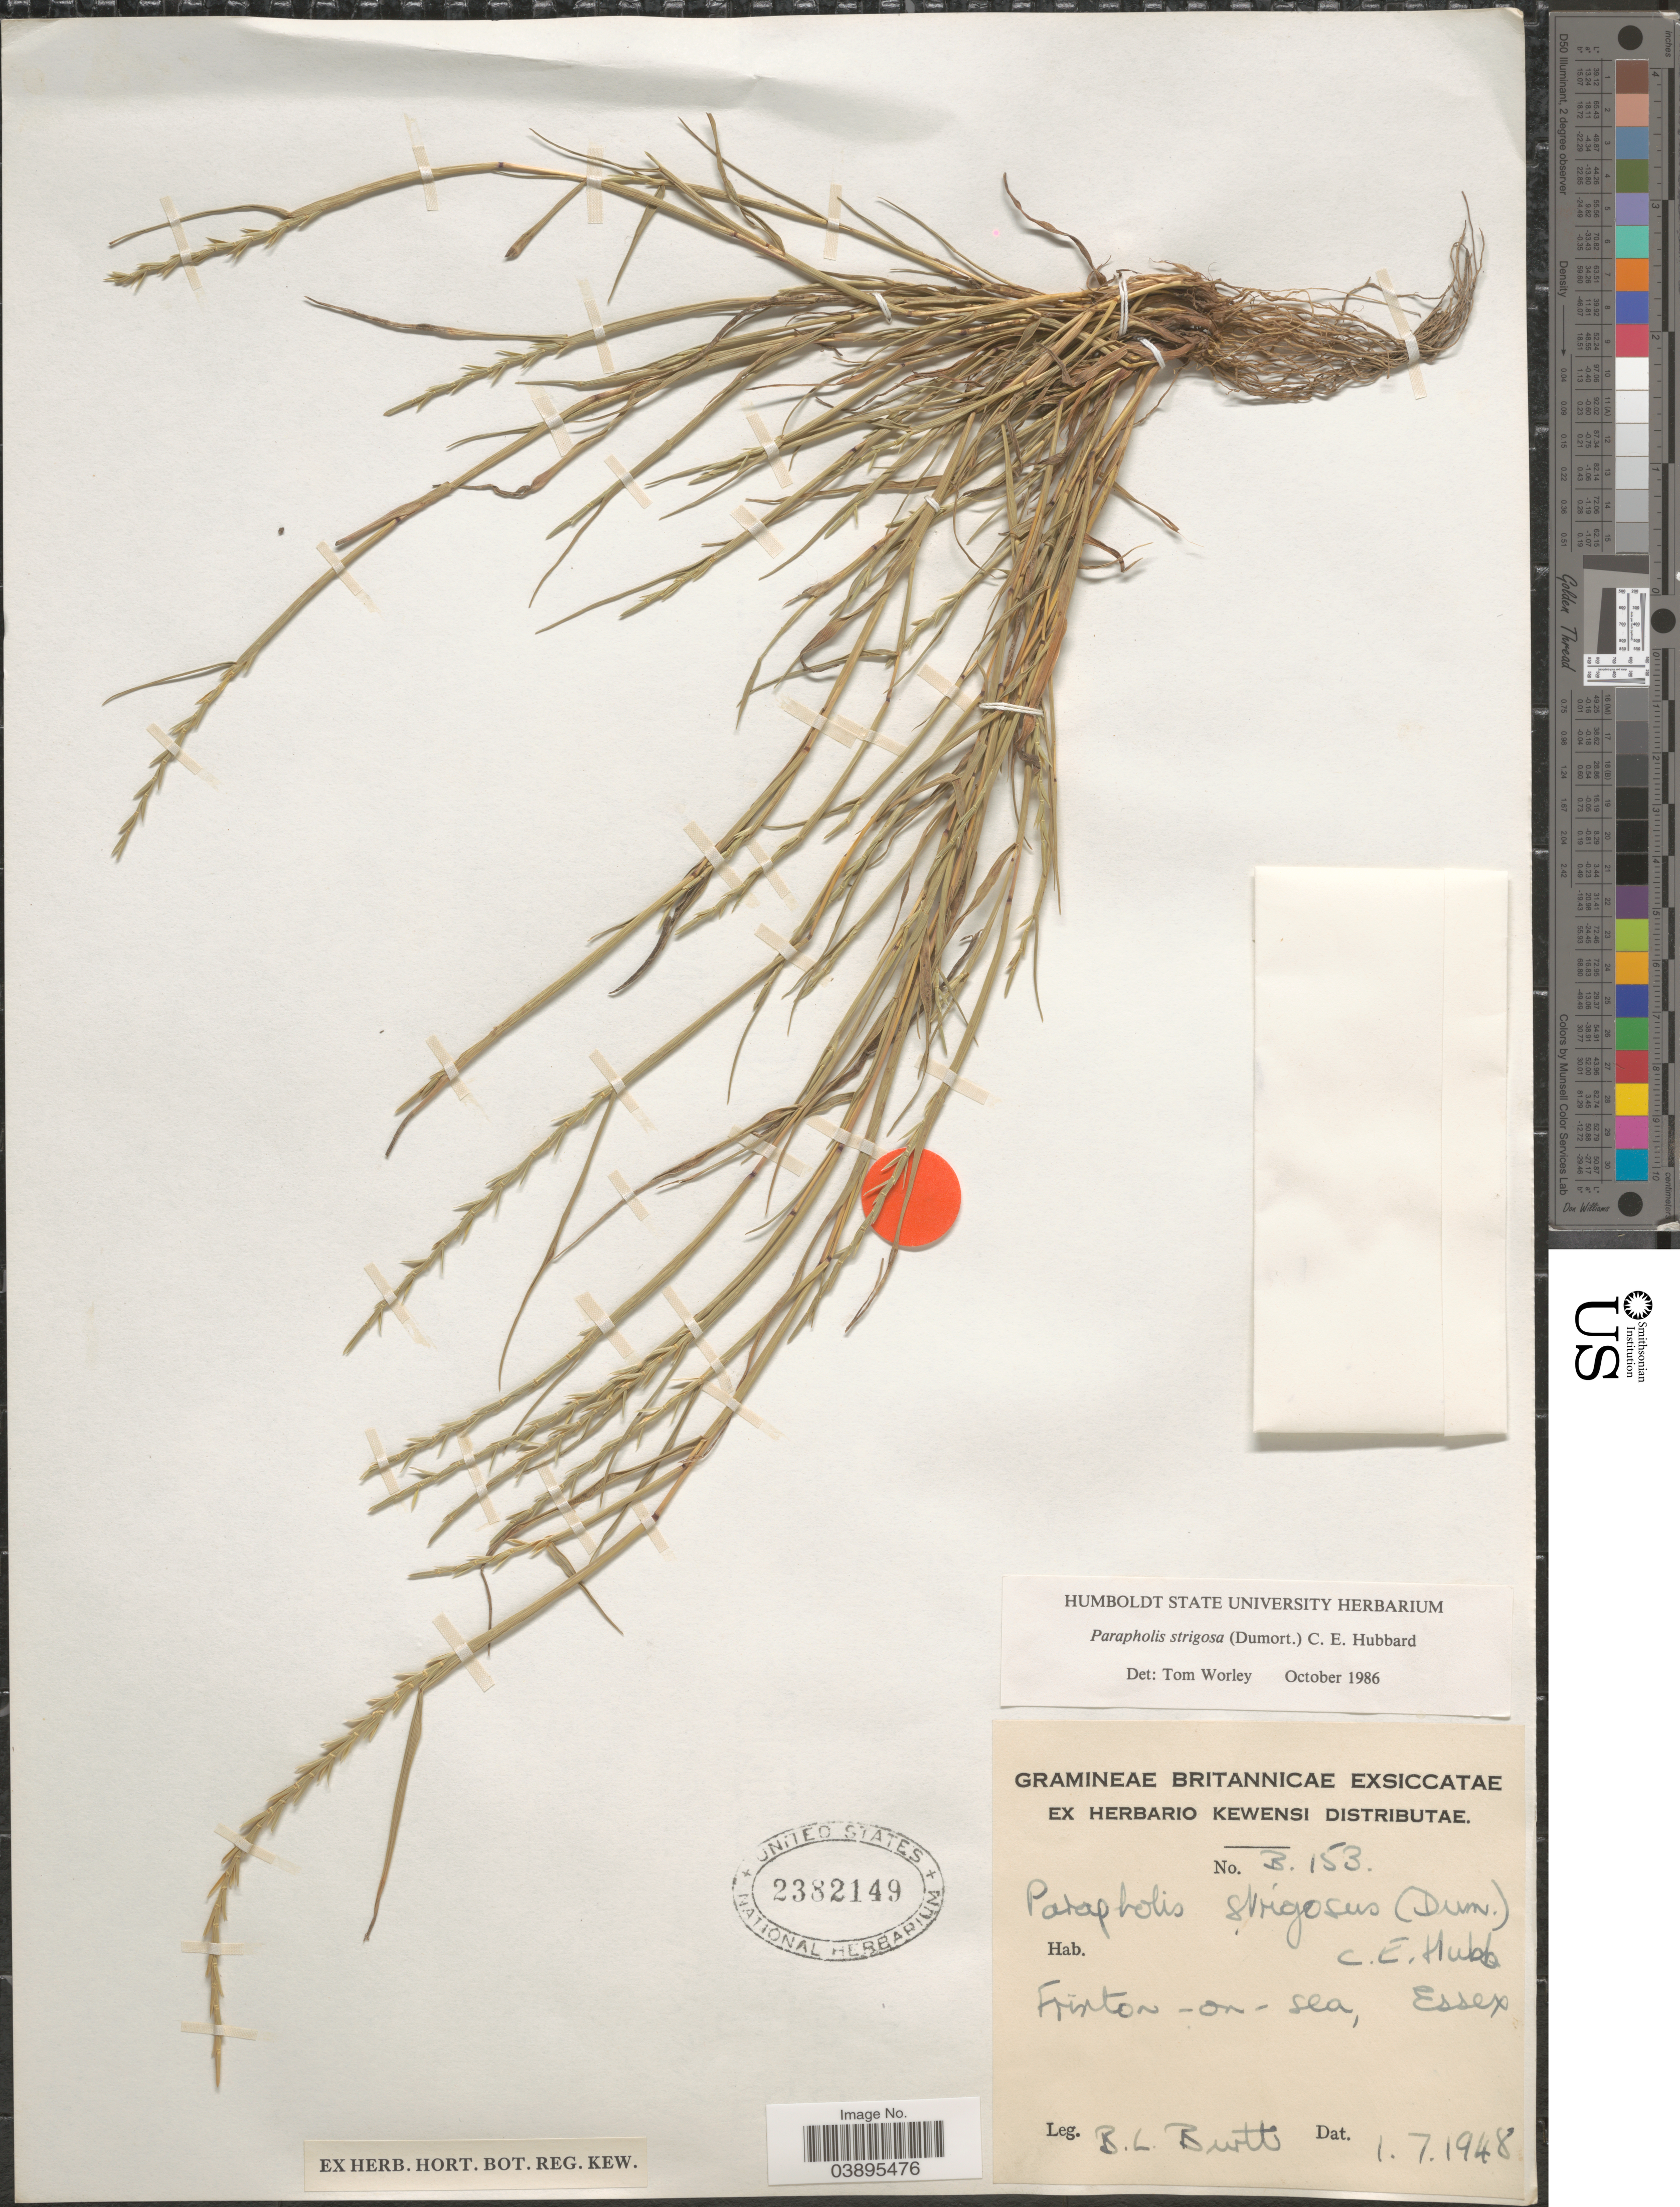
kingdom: Plantae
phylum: Tracheophyta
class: Liliopsida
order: Poales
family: Poaceae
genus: Parapholis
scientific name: Parapholis strigosa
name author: (Dumort.) C.E. Hubb.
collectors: B. L. Burtt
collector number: B. 153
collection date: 1948-07-01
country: United Kingdom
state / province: England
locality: Frinton-on-Sea, Essex.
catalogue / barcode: US 2382149